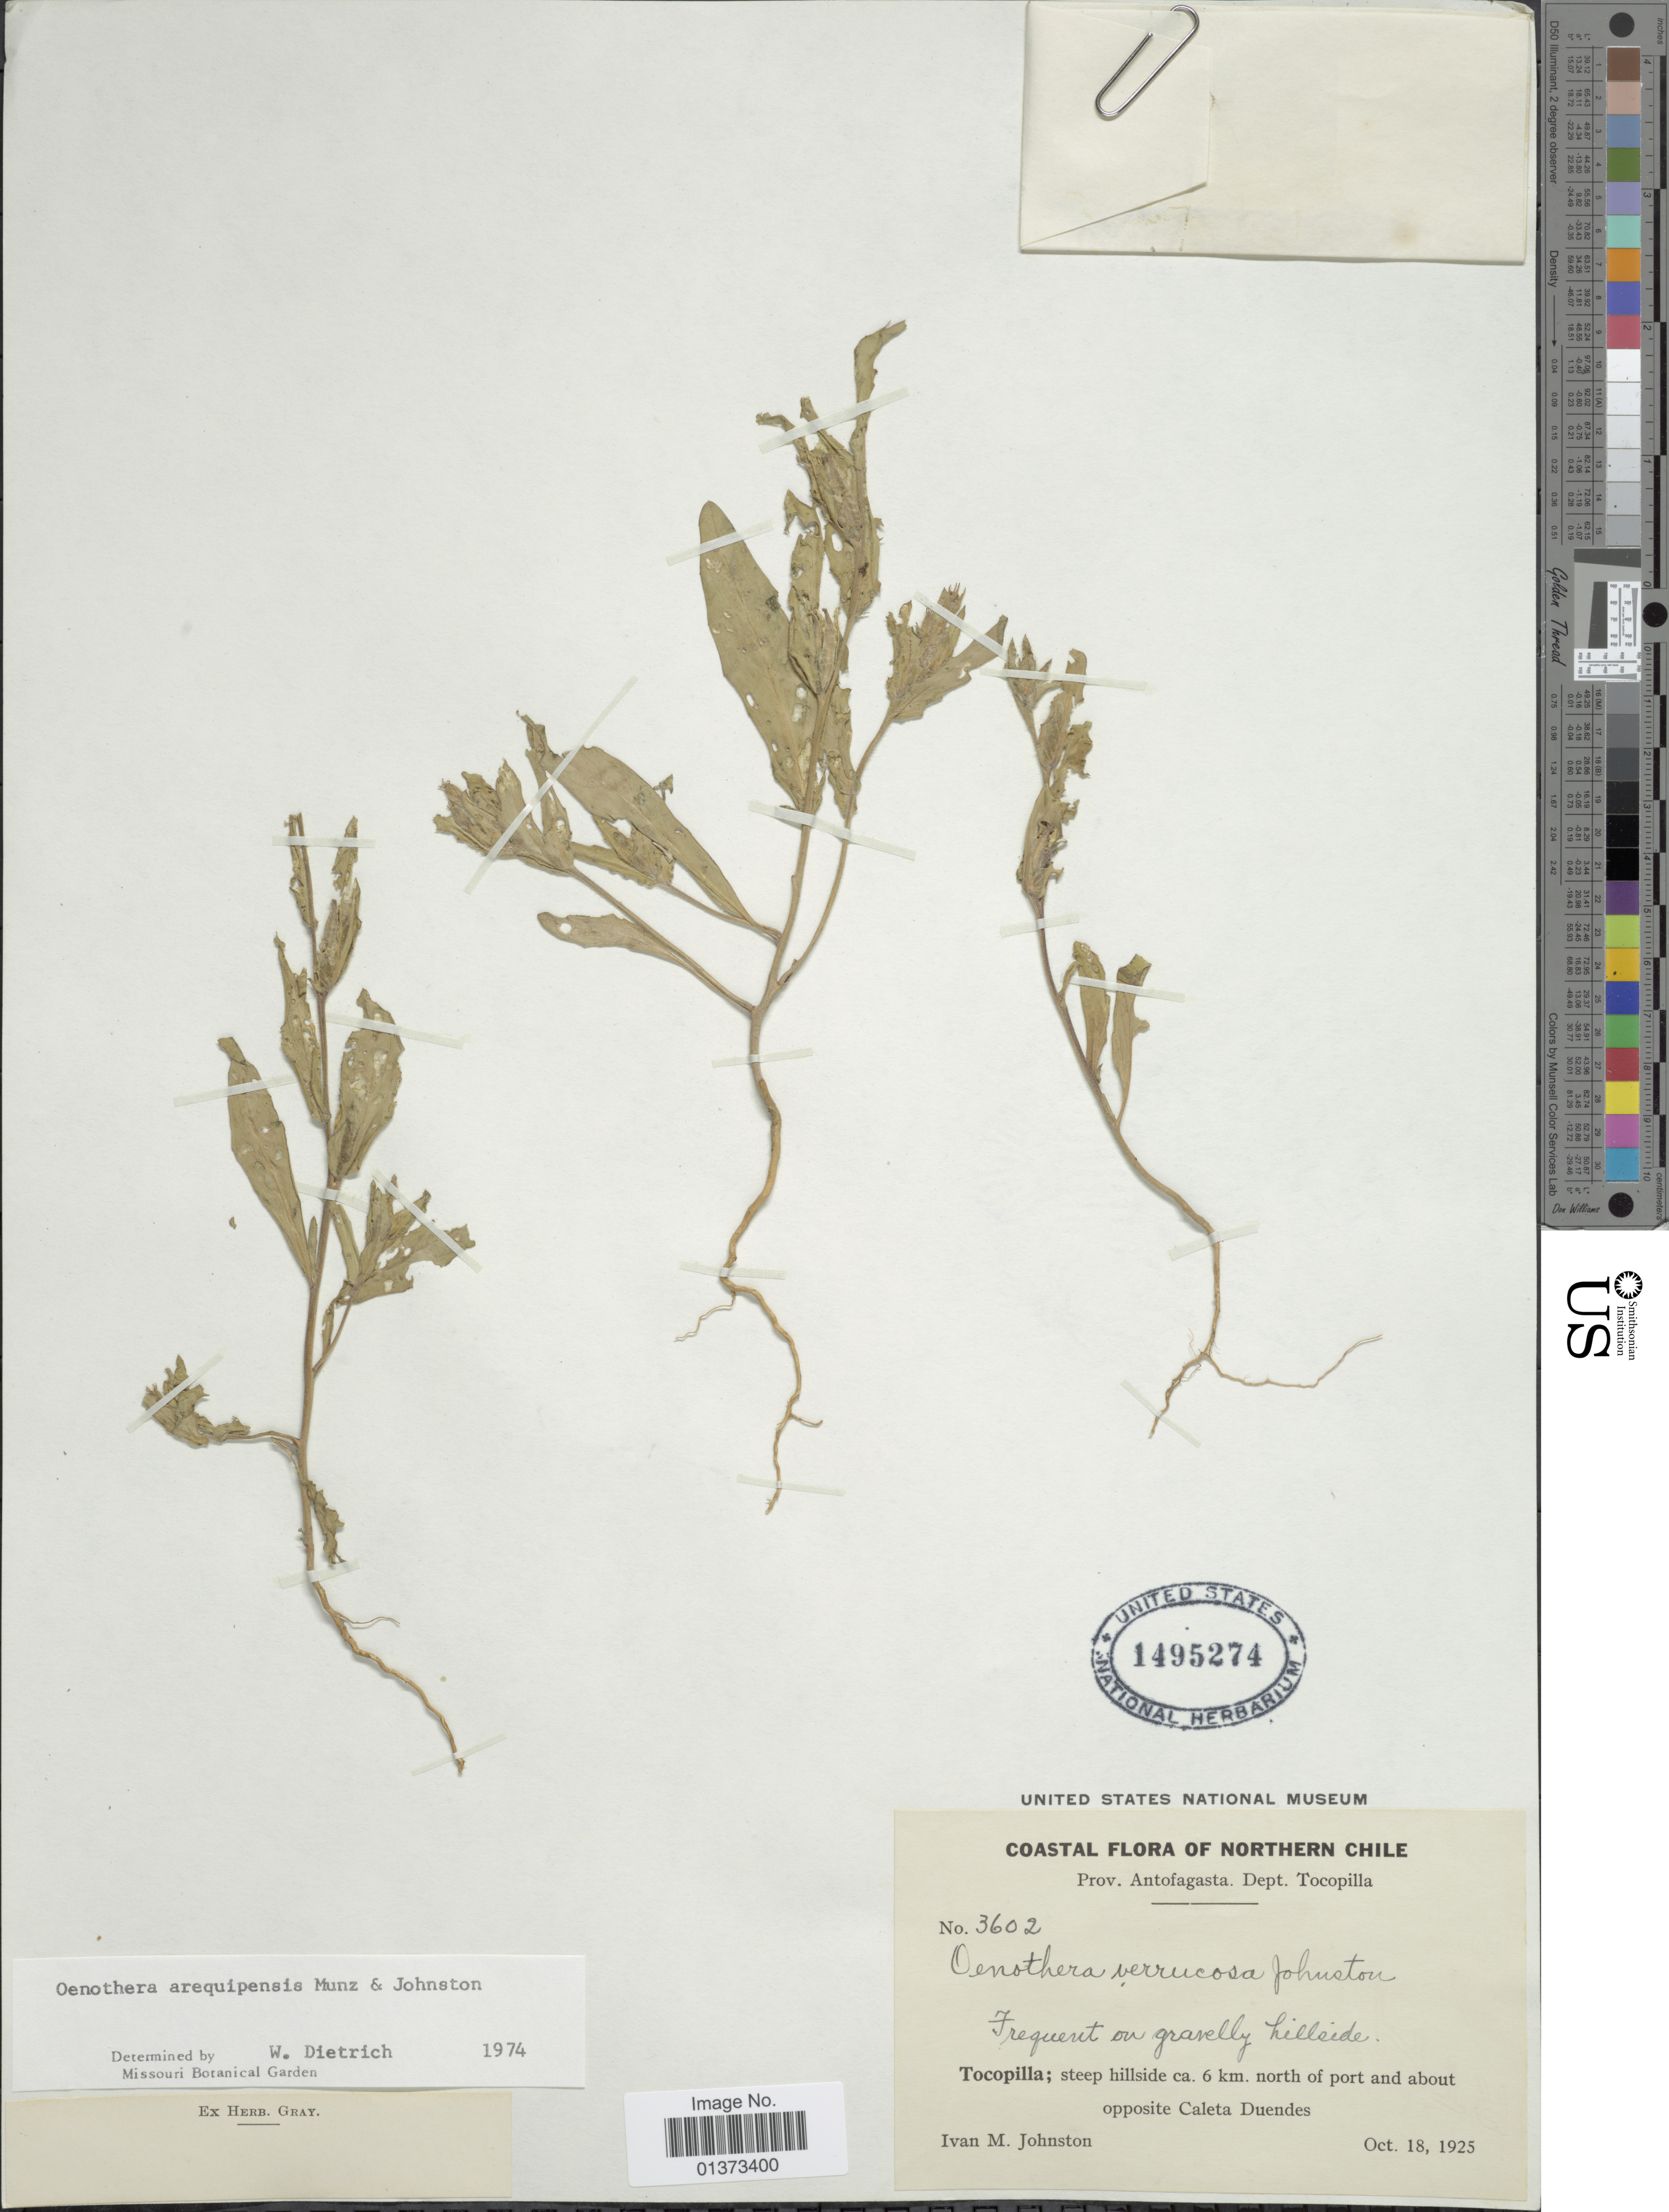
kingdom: Plantae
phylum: Tracheophyta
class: Magnoliopsida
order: Myrtales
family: Onagraceae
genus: Oenothera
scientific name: Oenothera arequipensis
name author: Munz & I.M. Johnst.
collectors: I.M. Johnston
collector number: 3602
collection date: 1925-10-18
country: Chile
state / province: Antofagasta (II)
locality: Dept. Tocopilla; steep hillside ca. 6 km. north of port and about opposite Caleta Duendes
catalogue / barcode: US 1495274